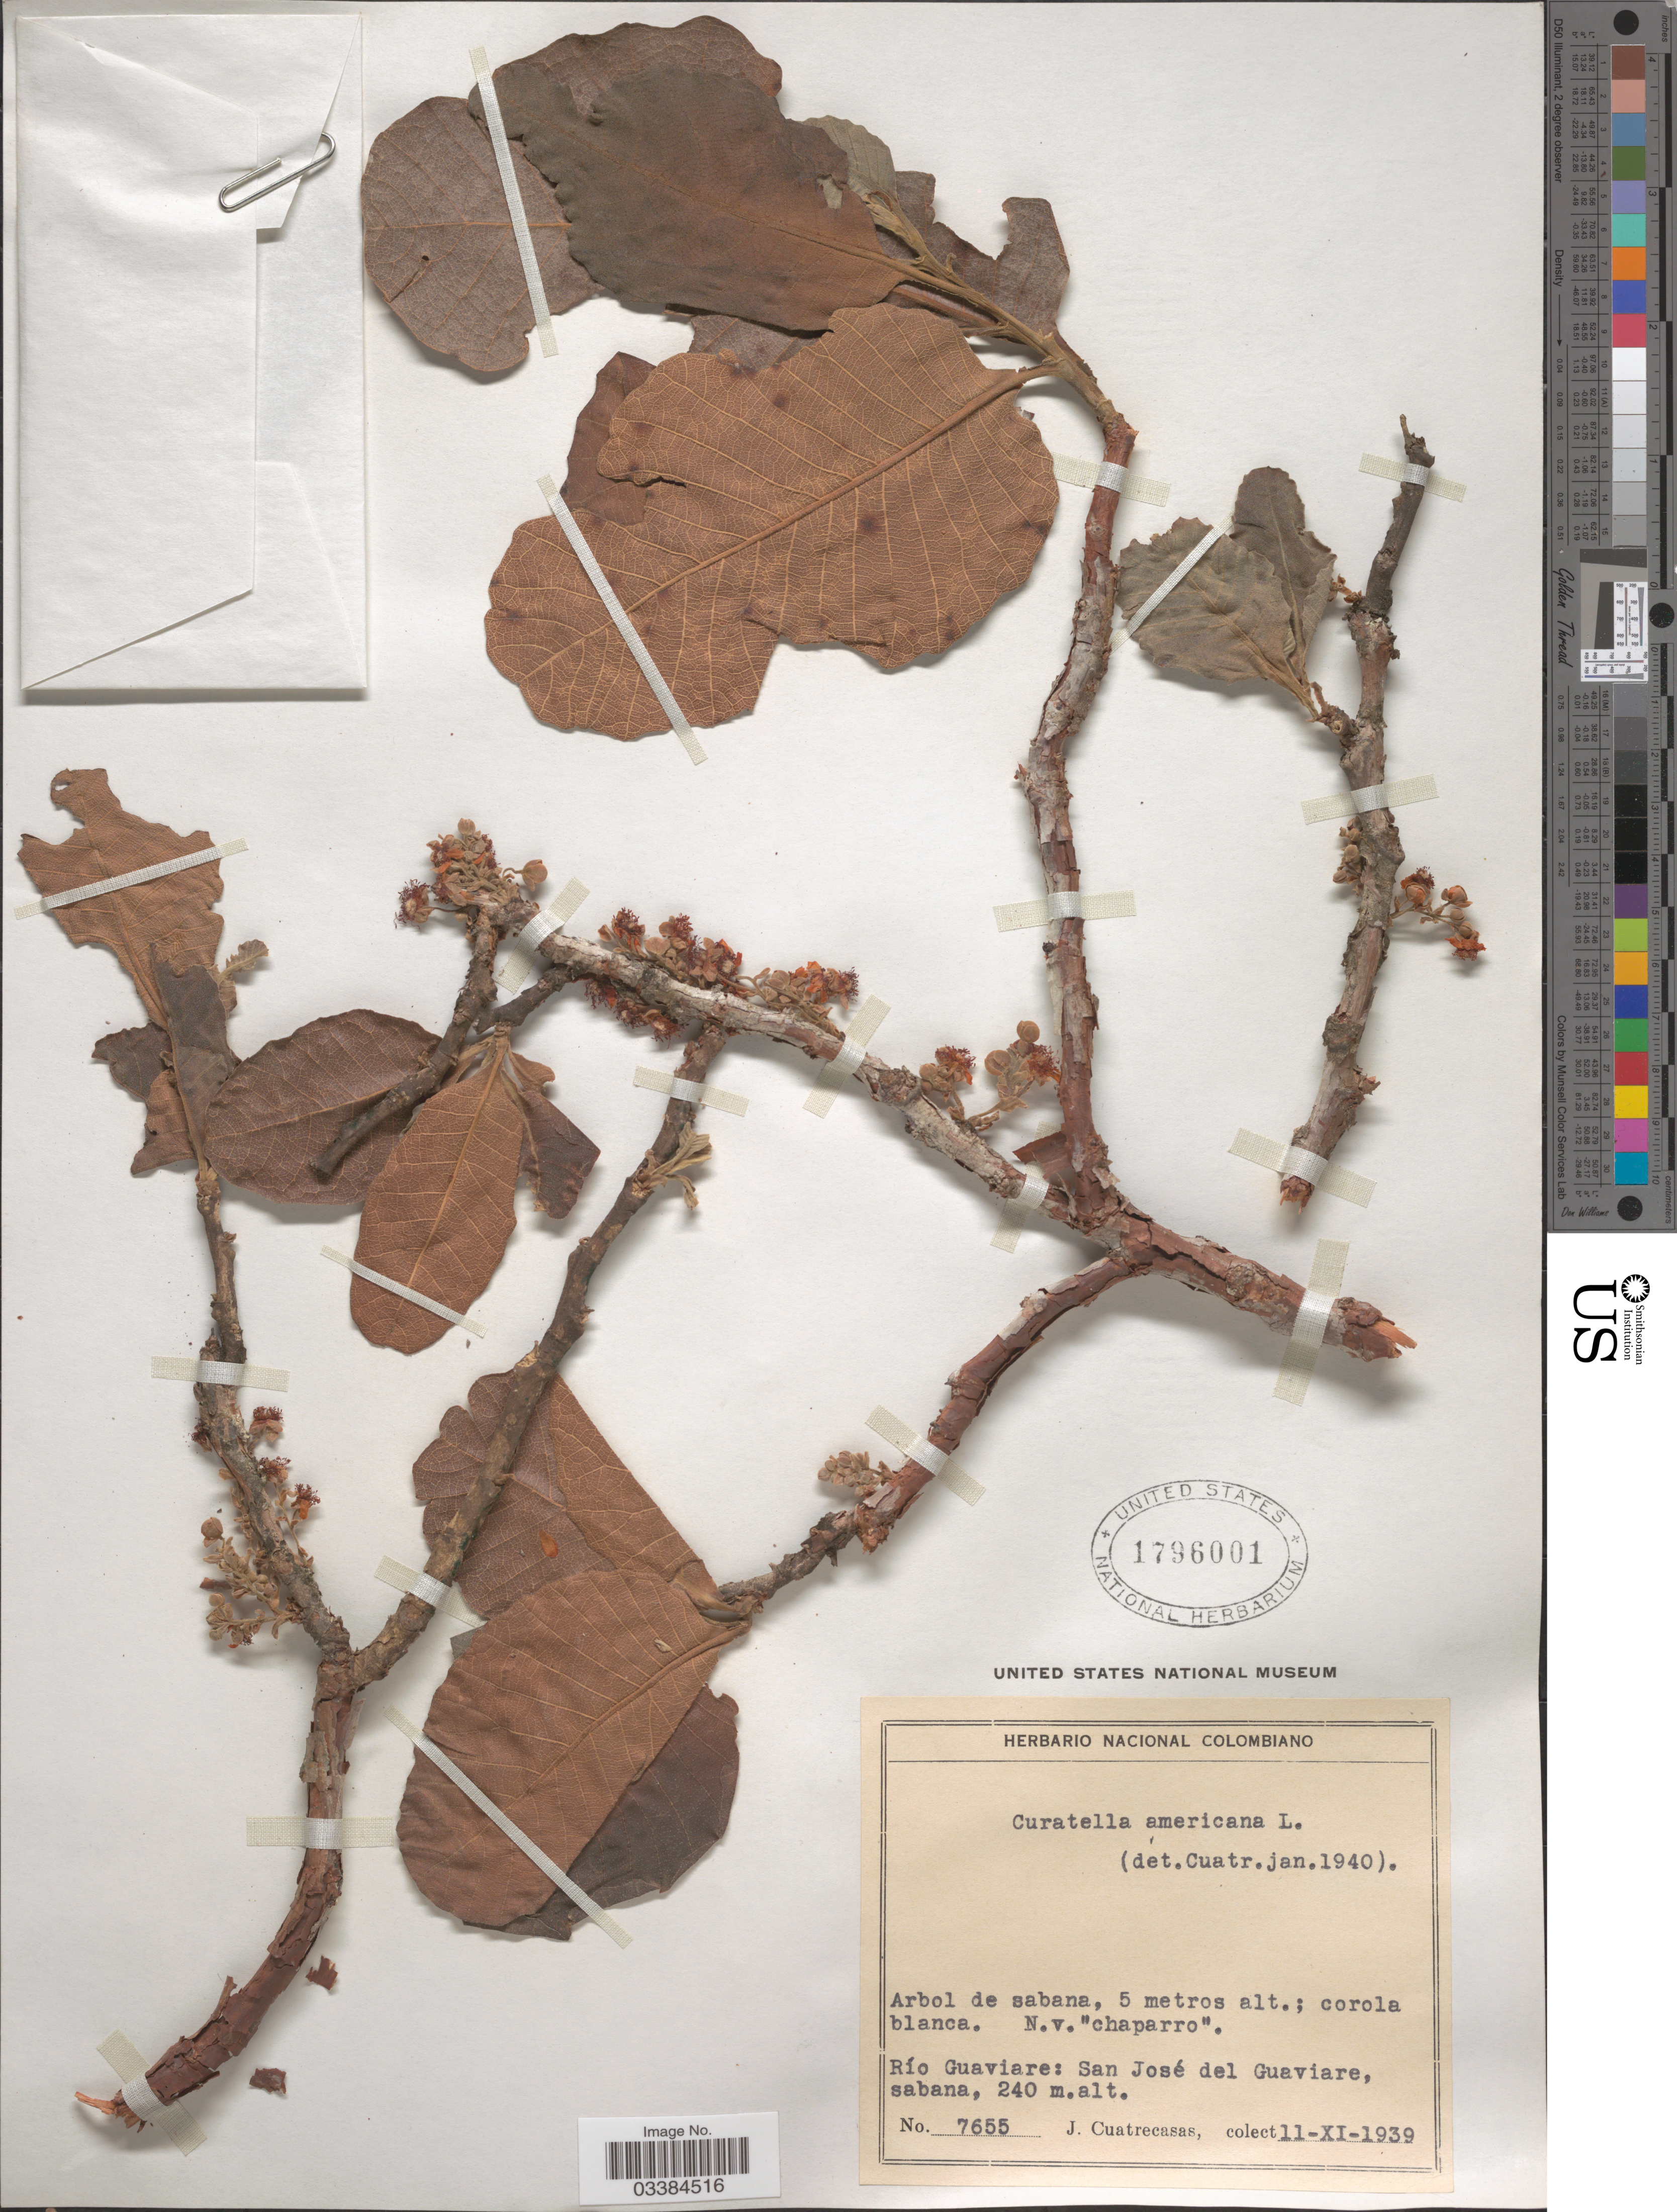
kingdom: Plantae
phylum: Tracheophyta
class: Magnoliopsida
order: Dilleniales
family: Dilleniaceae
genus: Curatella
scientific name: Curatella americana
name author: L.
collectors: J. Cuatrecasas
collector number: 7655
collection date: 1939-11-11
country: Colombia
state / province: Guaviare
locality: Río Guaviare: San José del Guaviare, sabana.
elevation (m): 240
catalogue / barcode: US 1796001